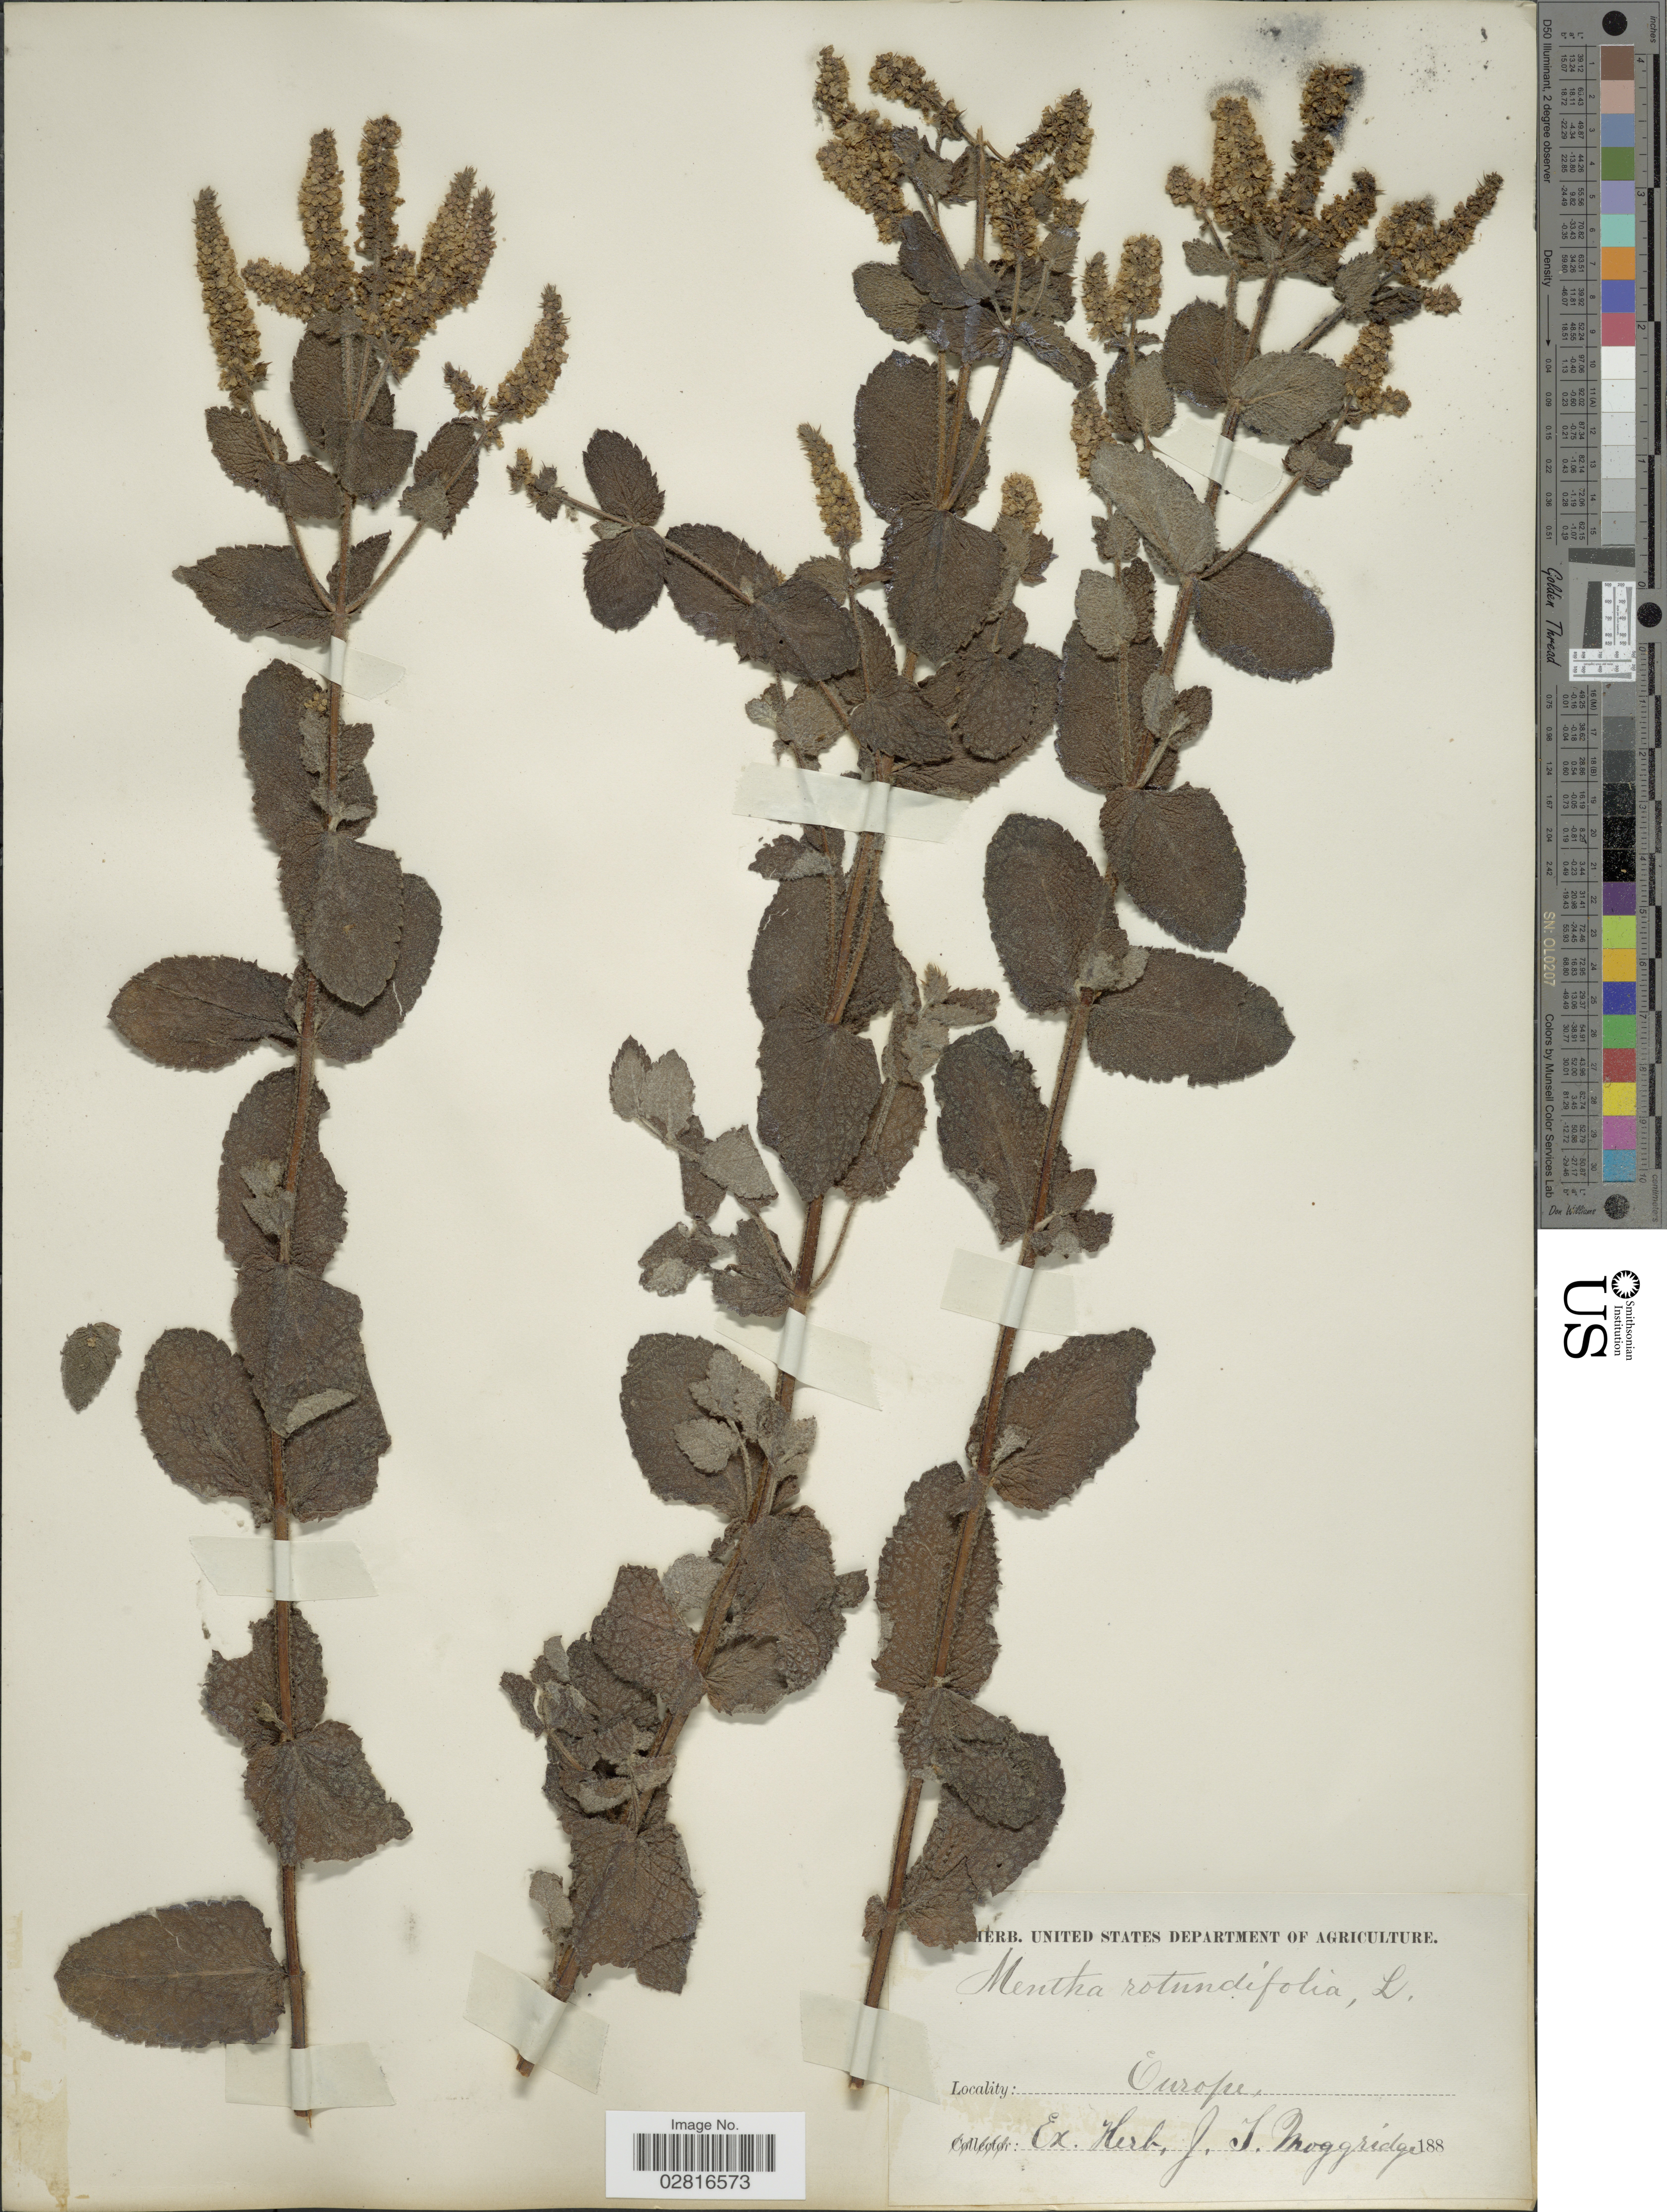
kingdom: Plantae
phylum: Tracheophyta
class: Magnoliopsida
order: Lamiales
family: Lamiaceae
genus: Mentha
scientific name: Mentha rotundifolia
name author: (L.) Huds.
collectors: ex herb. J.T. Moggridge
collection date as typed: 188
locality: Europe.